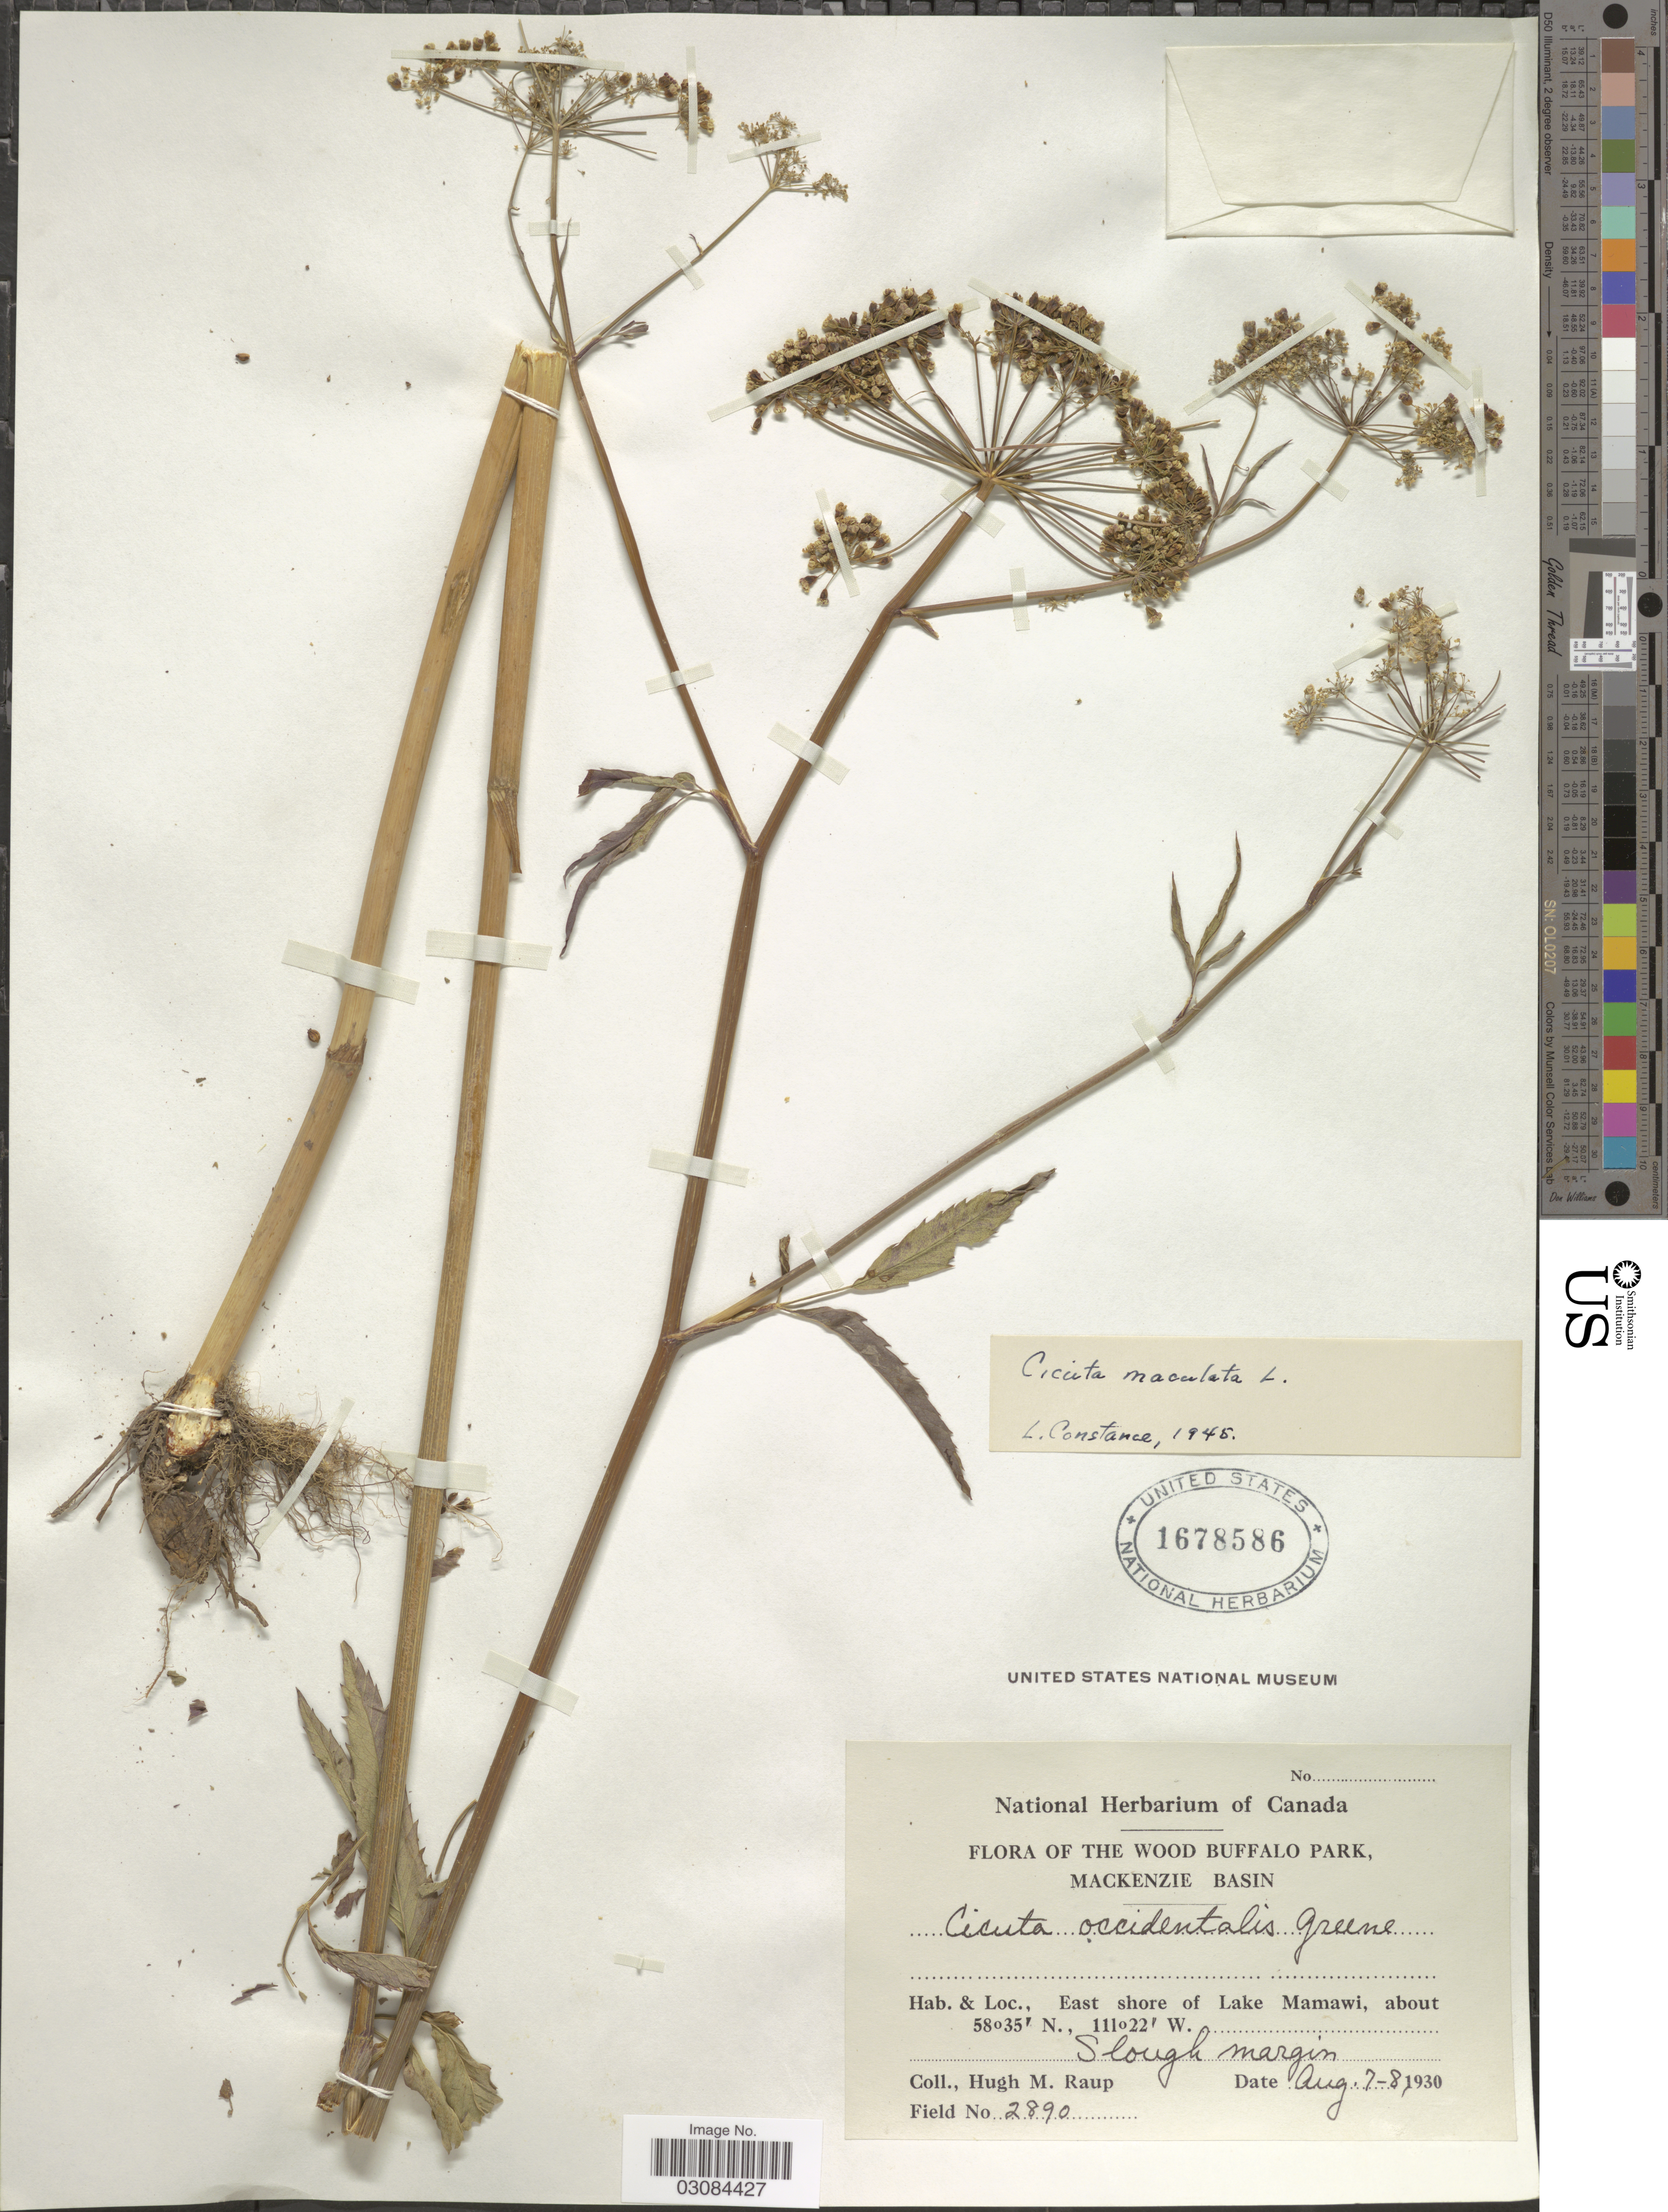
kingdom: Plantae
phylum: Tracheophyta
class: Magnoliopsida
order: Apiales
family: Apiaceae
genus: Cicuta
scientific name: Cicuta maculata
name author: L.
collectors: H. Raup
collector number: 2890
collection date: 1930-08-07/1930-08-08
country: Canada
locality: The Wood Buffalo Park, Mackenzie Basin. East shore of Lake Mamawi.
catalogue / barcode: US 1678586